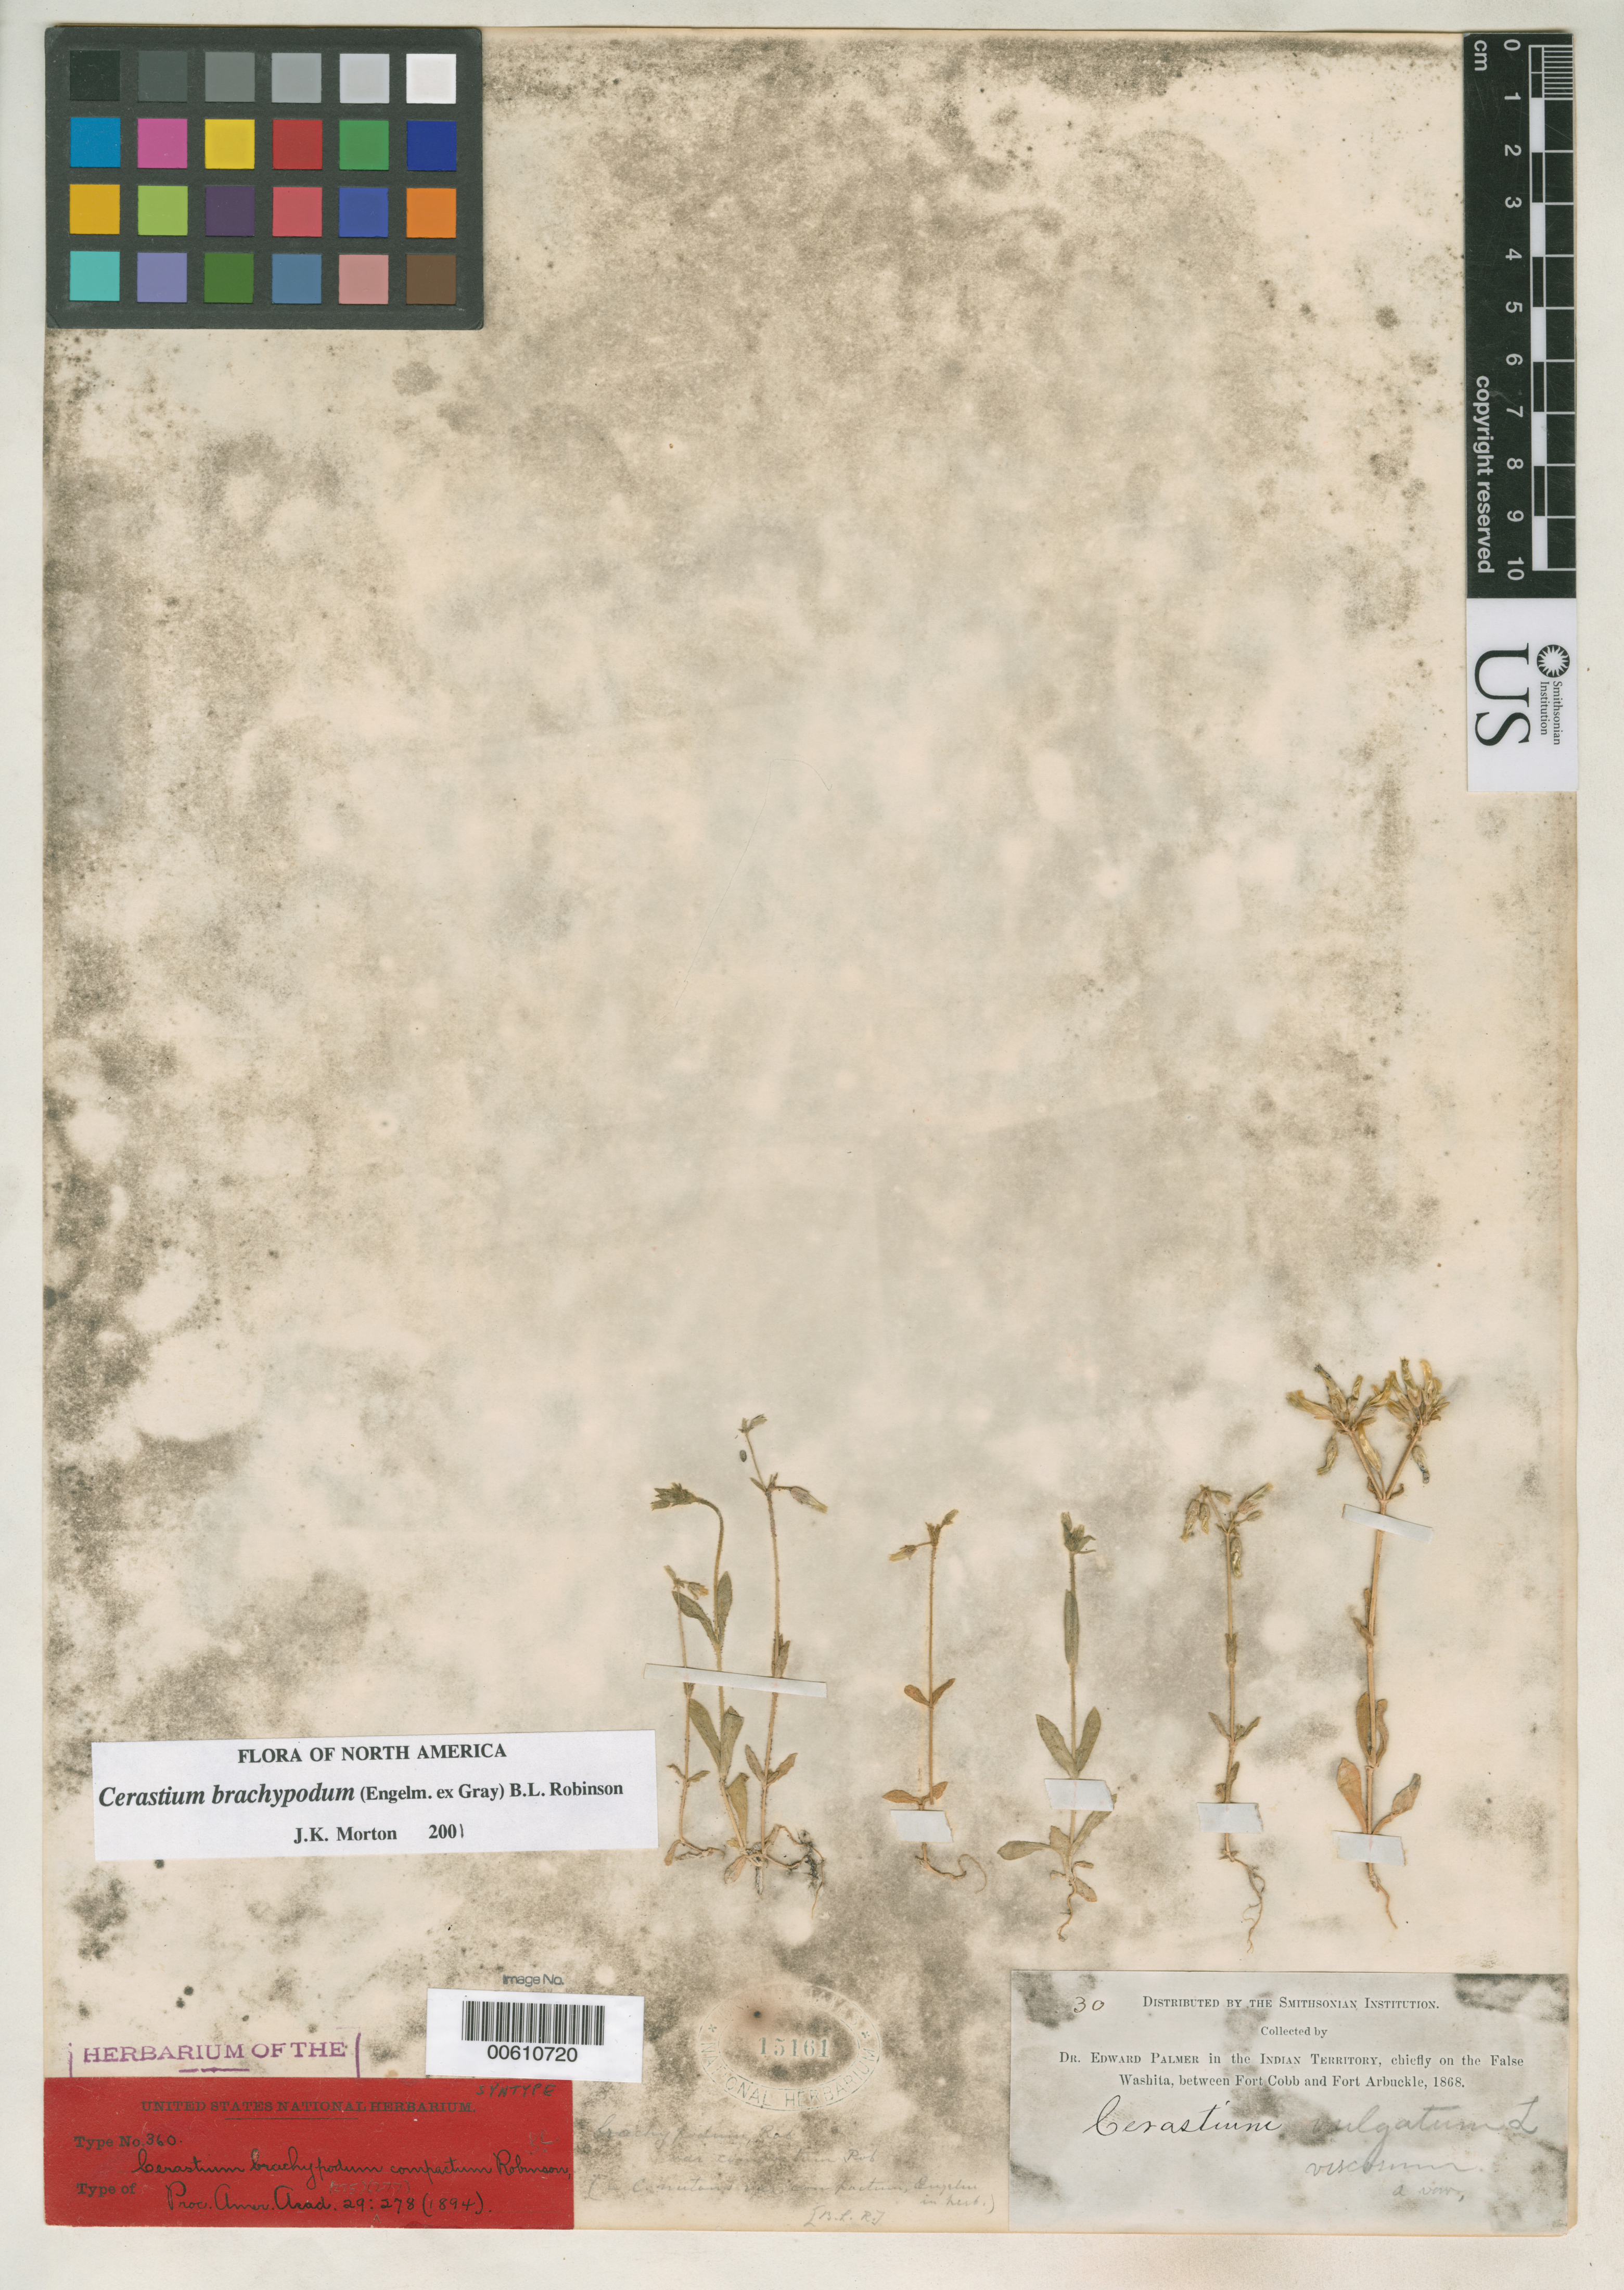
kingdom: Plantae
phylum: Tracheophyta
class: Magnoliopsida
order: Caryophyllales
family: Caryophyllaceae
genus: Cerastium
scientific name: Cerastium brachypodum var. compactum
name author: B.L. Rob.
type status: Syntype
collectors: E. Palmer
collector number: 30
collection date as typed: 1868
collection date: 1868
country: United States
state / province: Oklahoma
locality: On the False Washita, between Fort Cobb and Fort Arbuckle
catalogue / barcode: US 15161